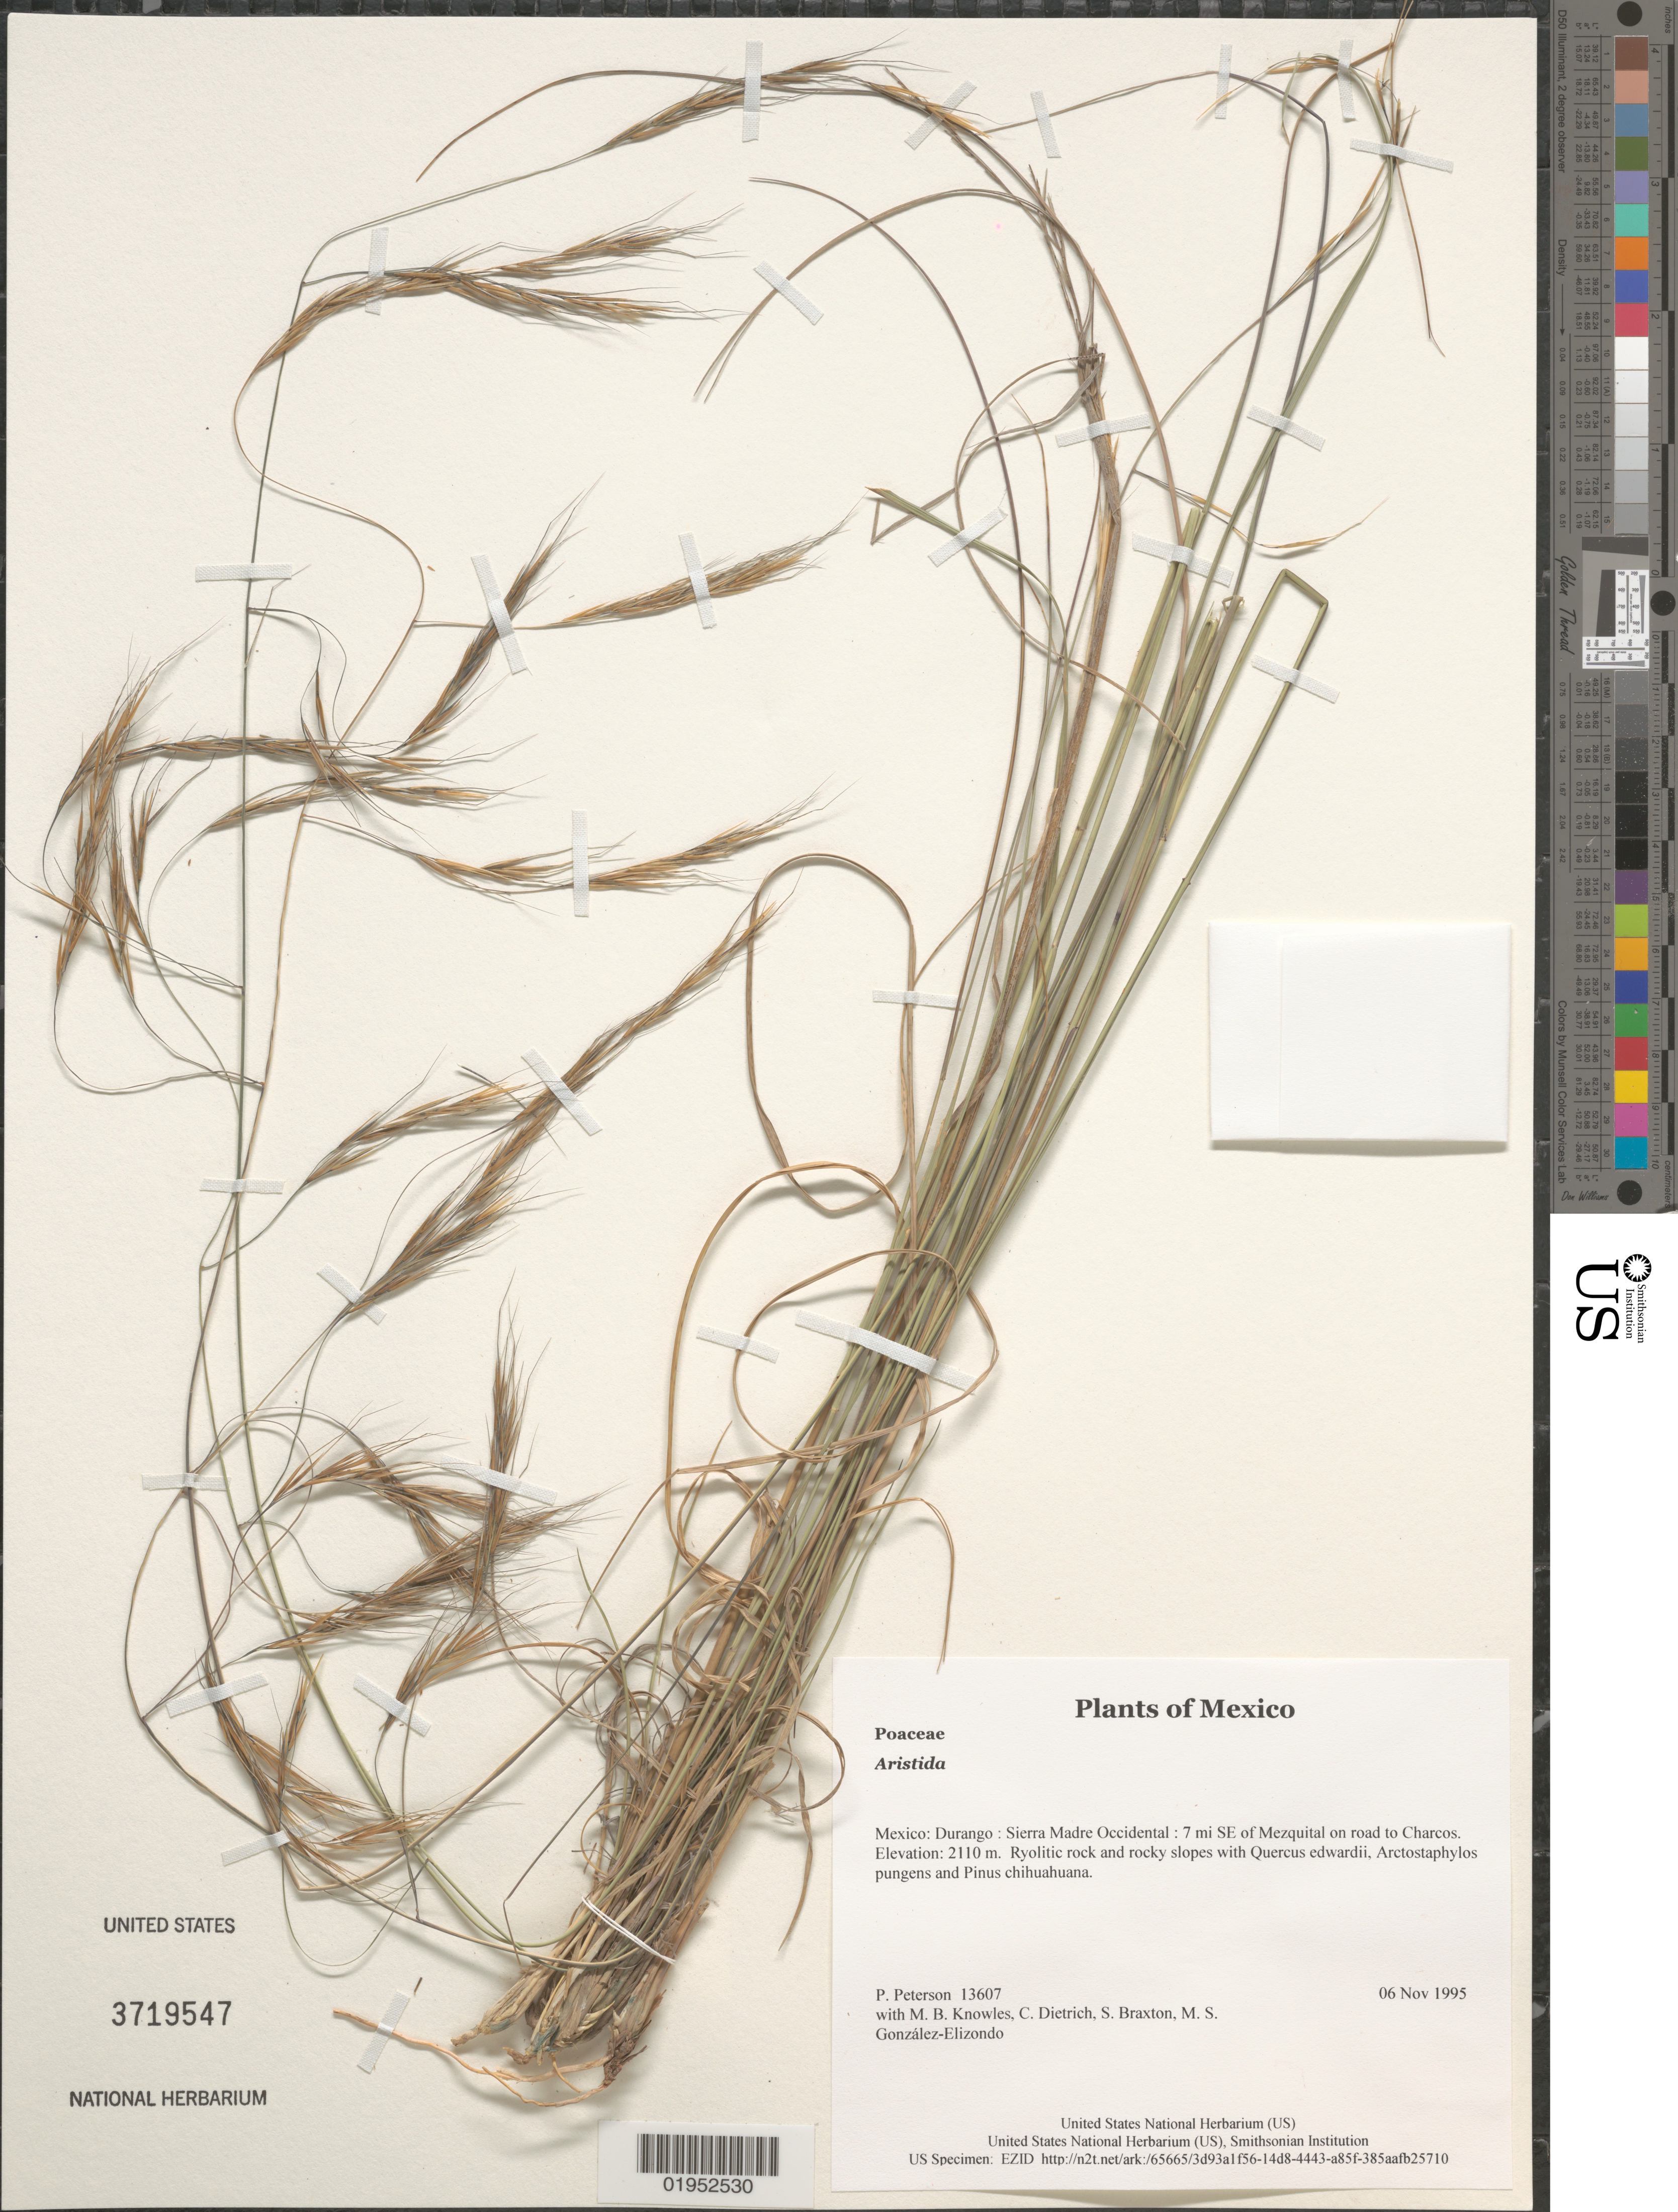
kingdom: Plantae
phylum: Tracheophyta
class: Liliopsida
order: Poales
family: Poaceae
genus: Aristida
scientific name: Aristida sp.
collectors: P. M. Peterson, M. B. Knowles, C. Dietrich, S. Braxton & M. S. González-Elizondo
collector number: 13607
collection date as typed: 06 Nov 1995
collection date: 1995-11-06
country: Mexico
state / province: Durango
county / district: Sierra Madre Occidental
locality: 7 mi SE of Mezquital on road to Charcos.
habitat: Ryolitic rock and rocky slopes with Quercus edwardii, Arctostaphylos pungens and Pinus chihuahuana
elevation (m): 2110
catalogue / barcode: US 3719547